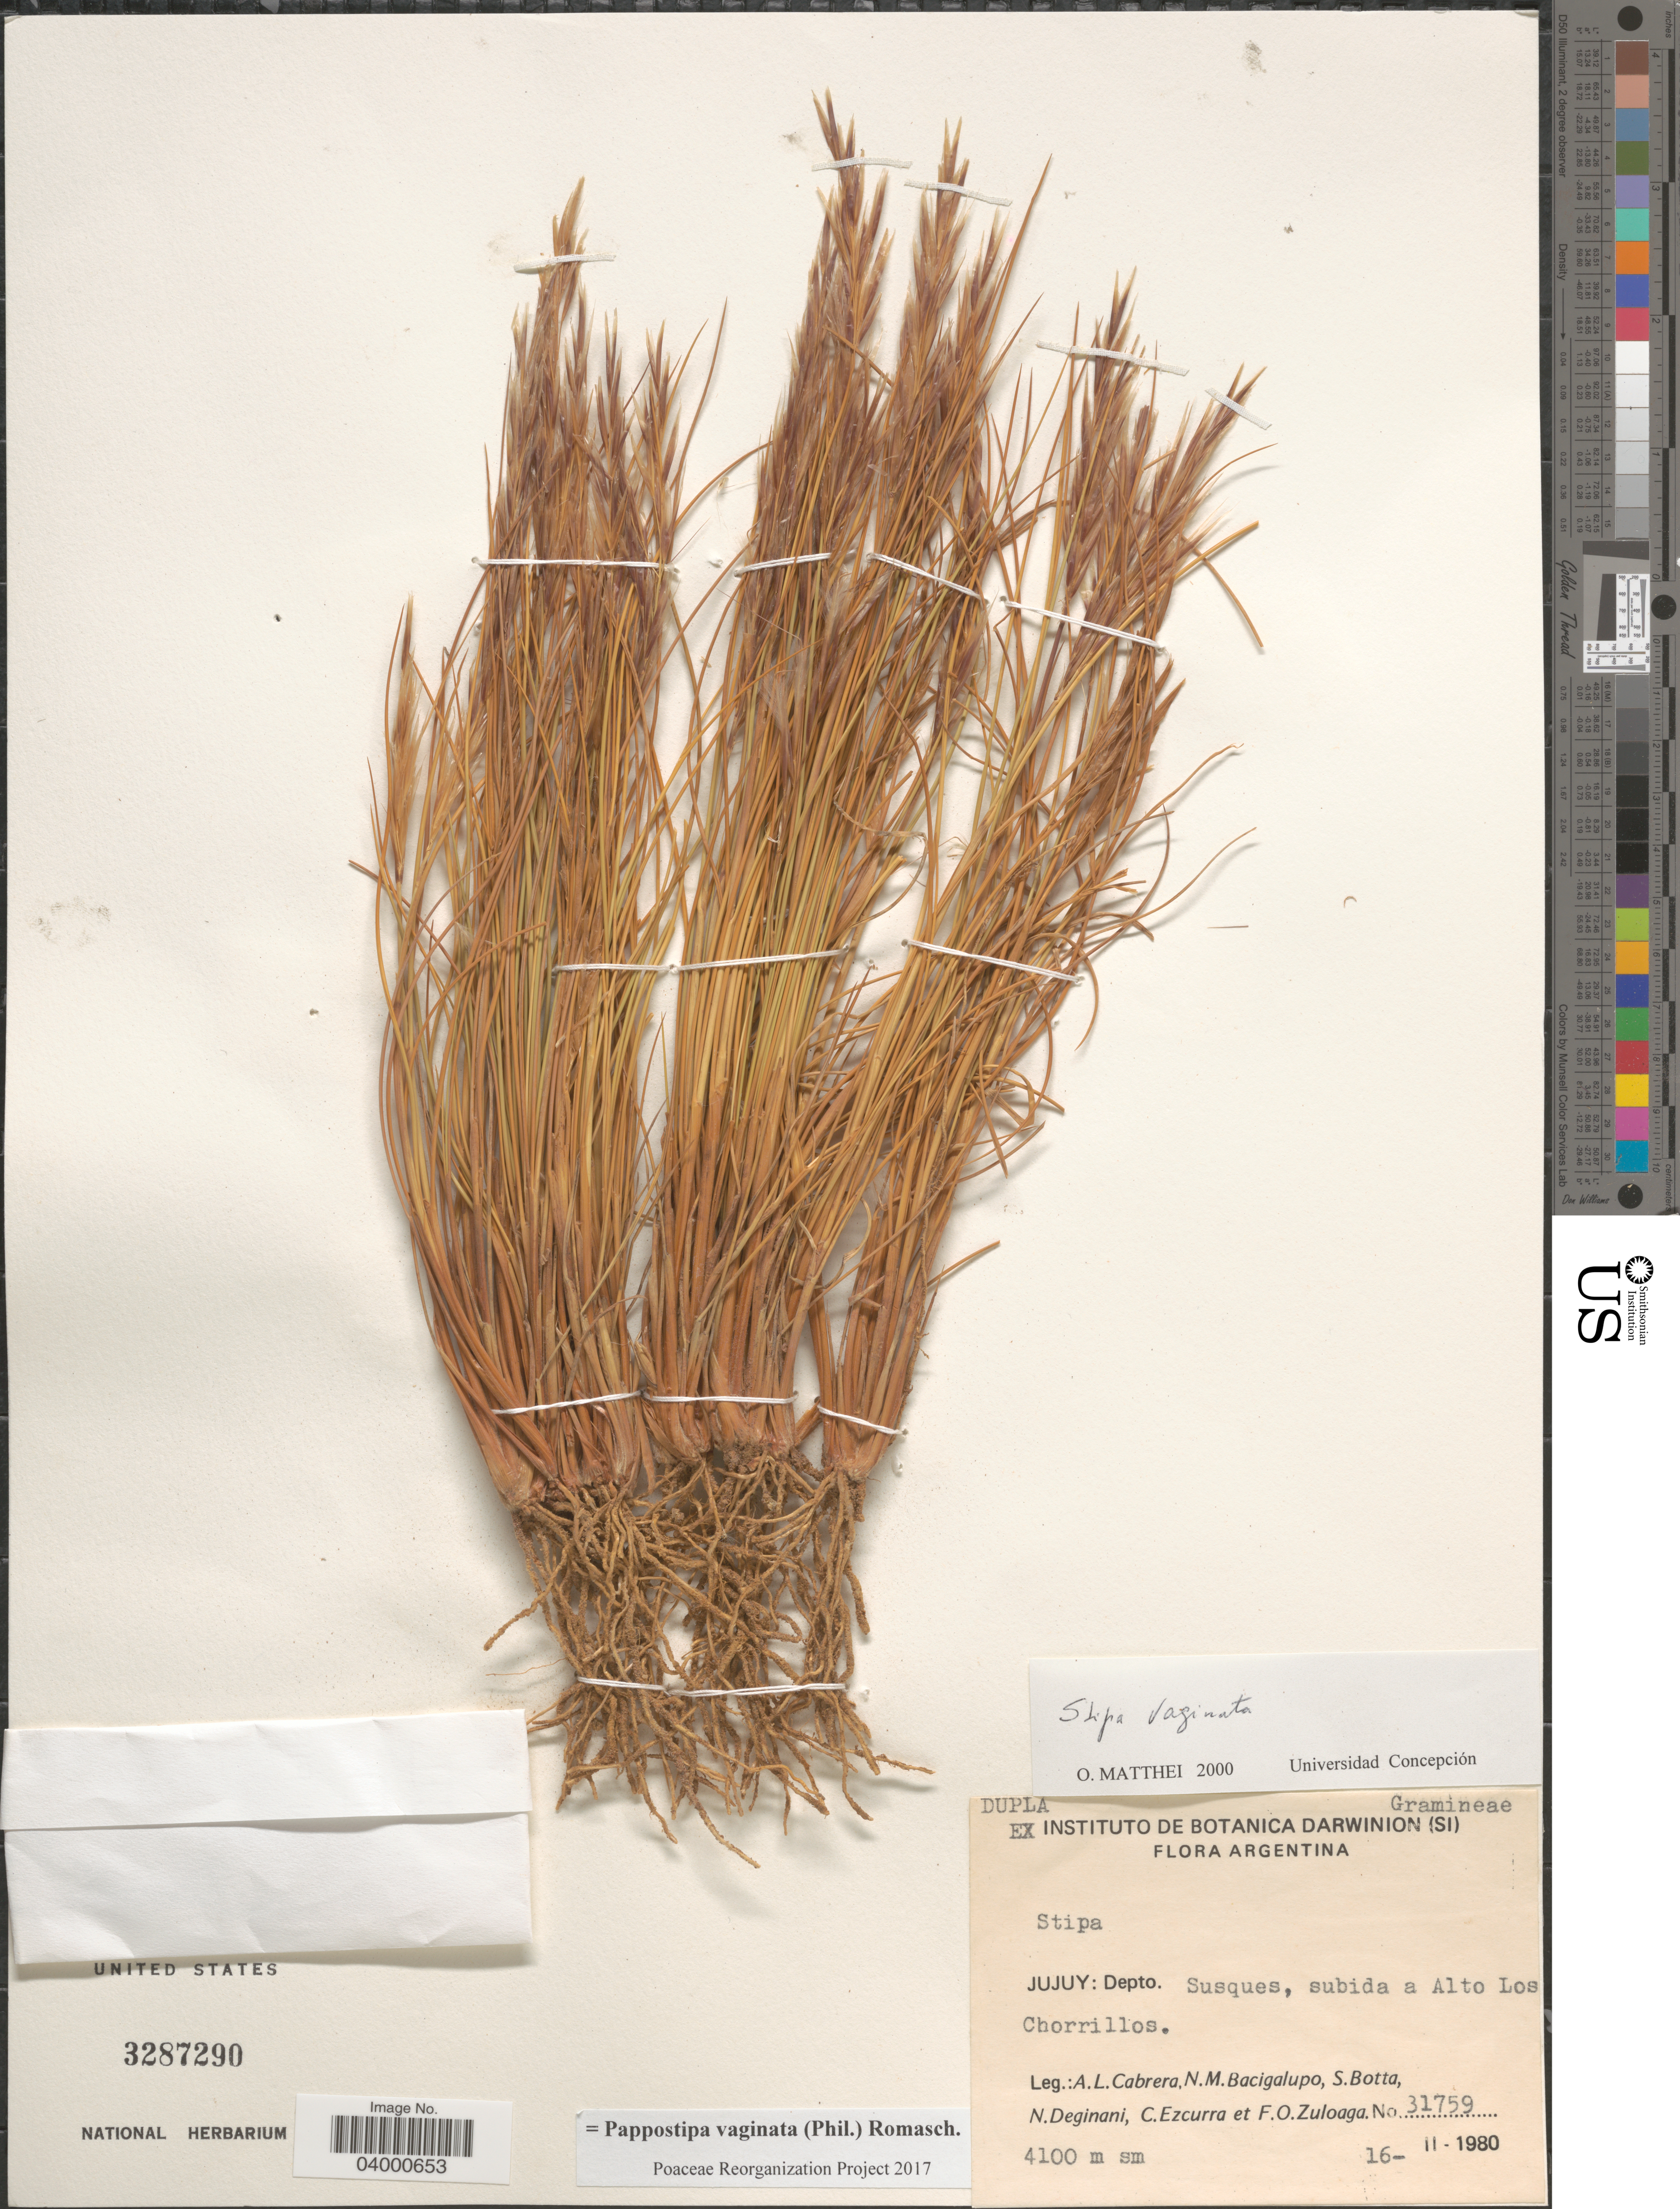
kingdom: Plantae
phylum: Tracheophyta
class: Liliopsida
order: Poales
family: Poaceae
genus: Pappostipa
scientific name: Pappostipa vaginata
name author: (Phil.) Romasch.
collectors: A. L. Cabrera, N. M. Bacigalupo, S. Botta, N. Deginani & et al.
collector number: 31759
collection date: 1980-02-16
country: Argentina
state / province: Jujuy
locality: Depto. Susque, subida a Alto Los Chorrillos.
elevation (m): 4100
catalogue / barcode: US 3287290